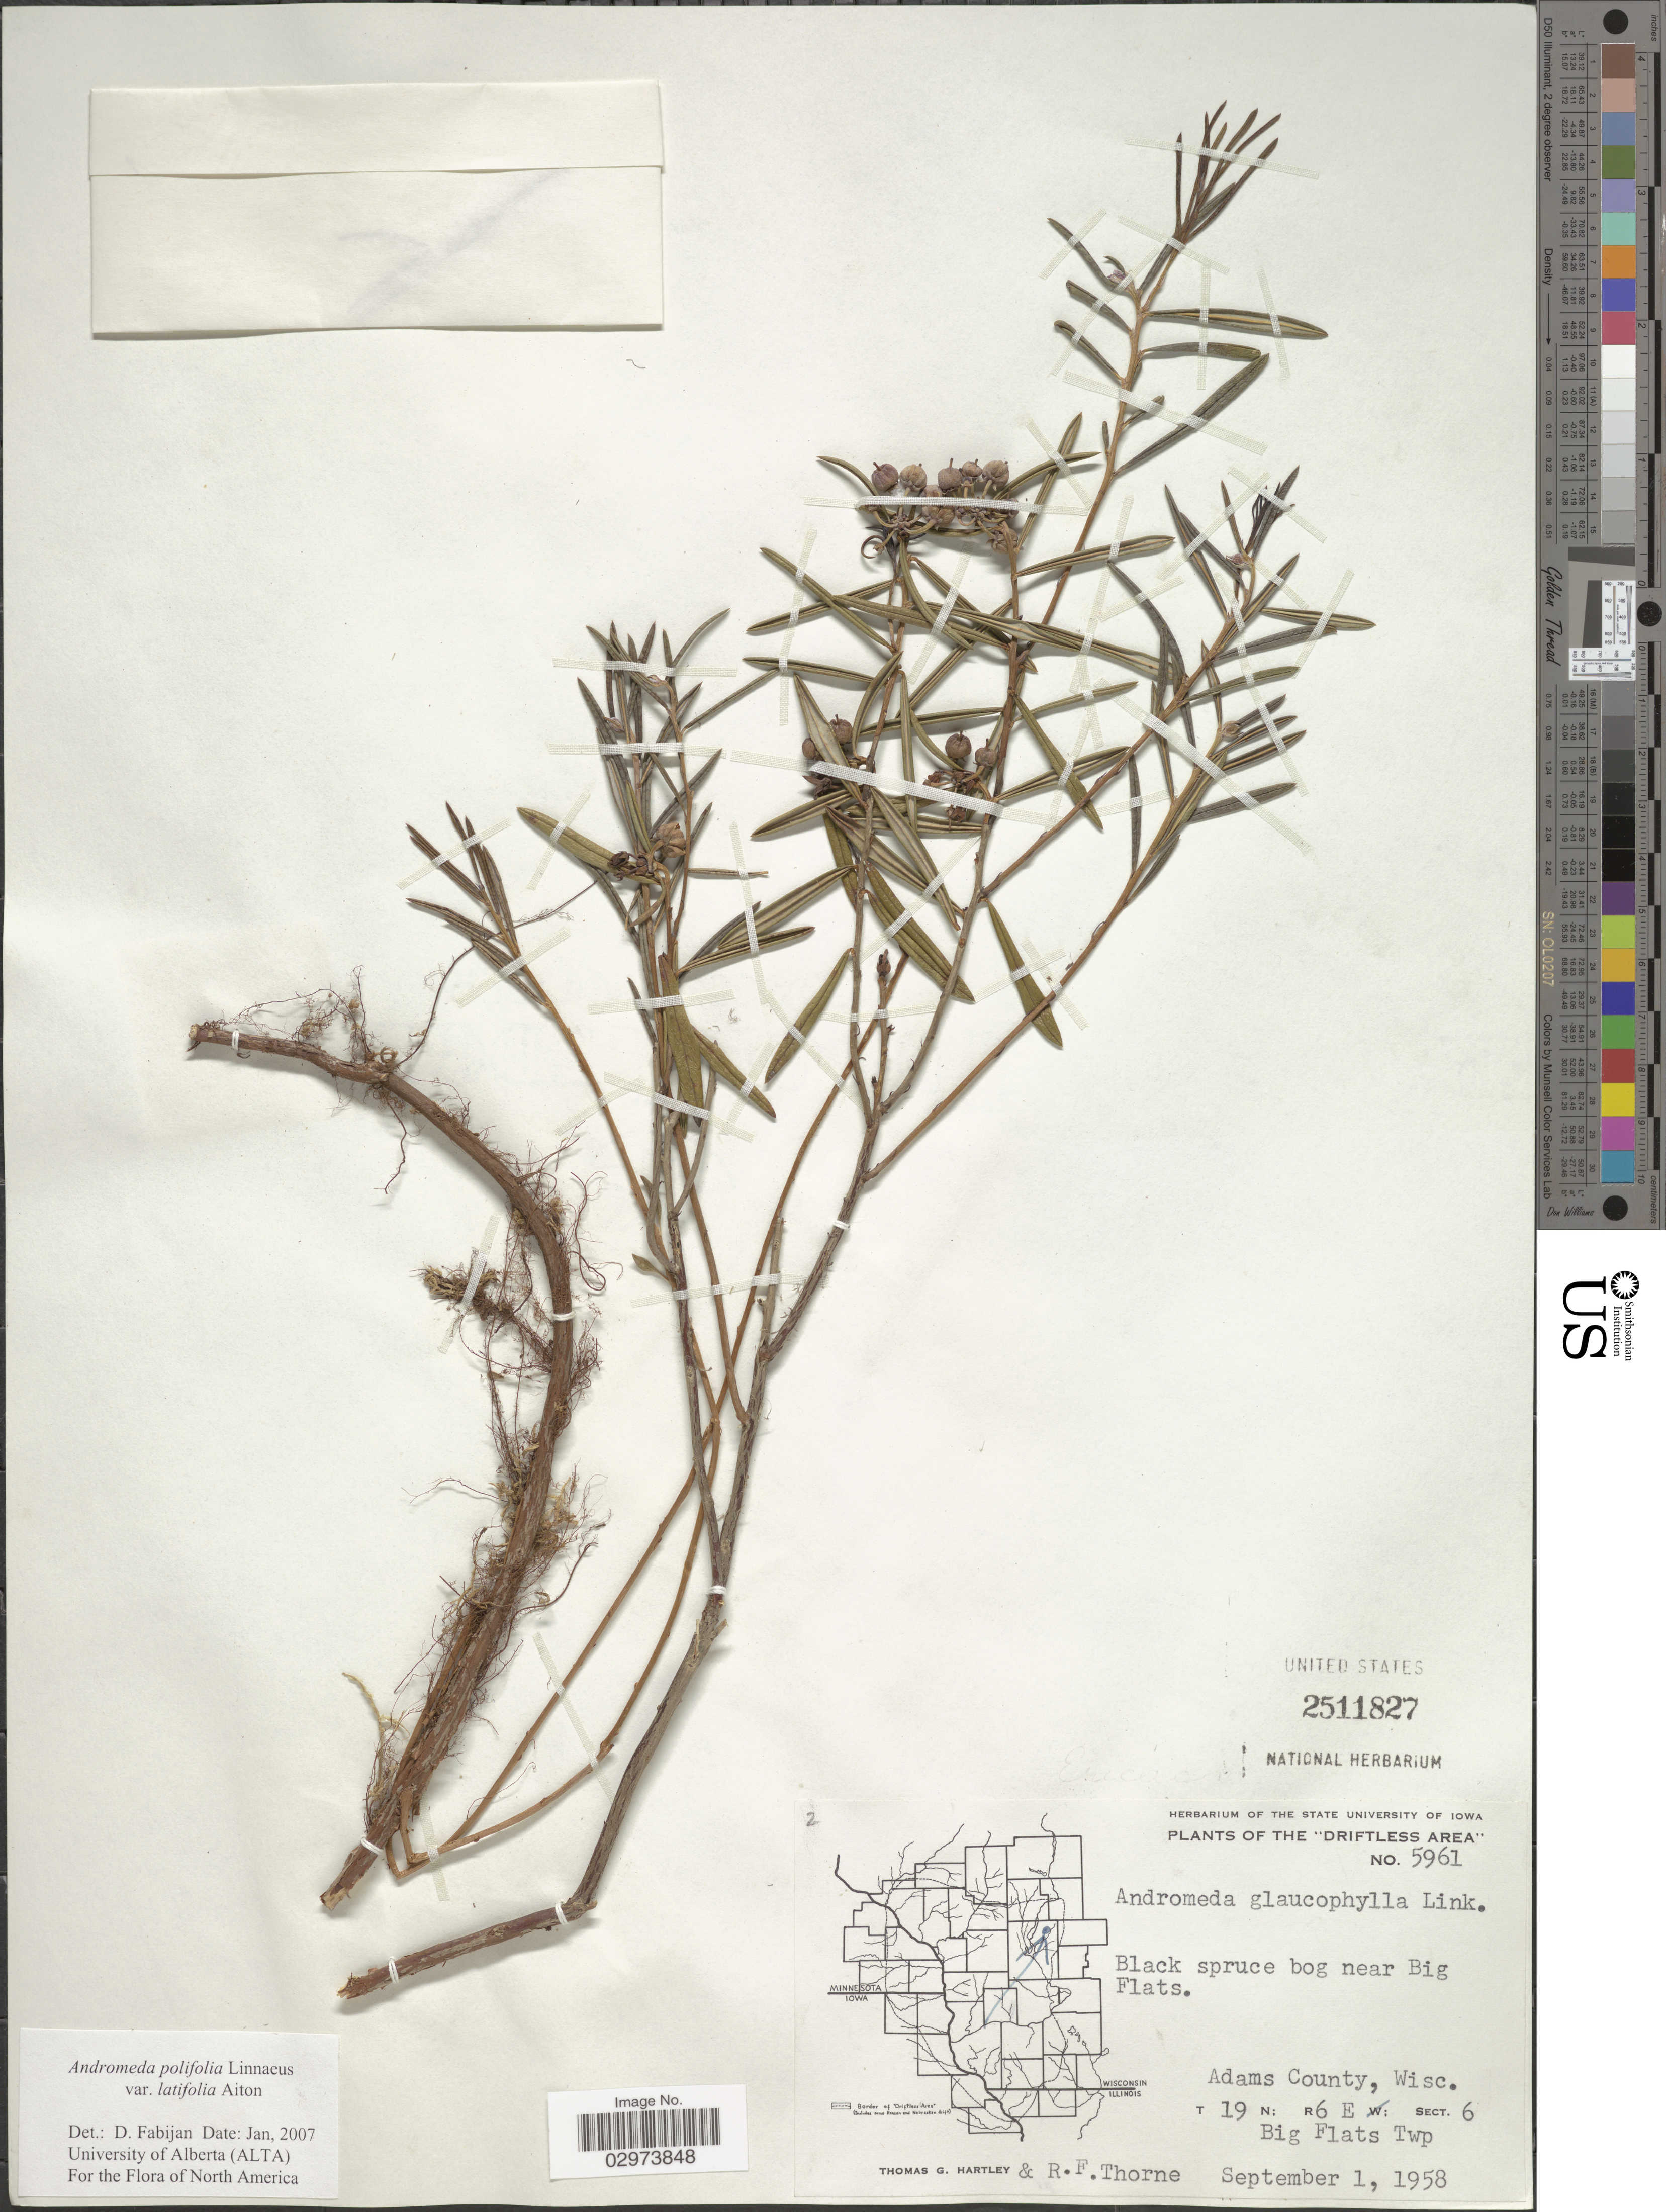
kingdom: Plantae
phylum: Tracheophyta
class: Magnoliopsida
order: Ericales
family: Ericaceae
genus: Andromeda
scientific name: Andromeda polifolia var. latifolia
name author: Aiton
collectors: T. G. Hartley & R. Thorne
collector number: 5961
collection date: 1958-09-01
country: United States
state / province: Wisconsin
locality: Driftless Area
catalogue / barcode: US 2511827